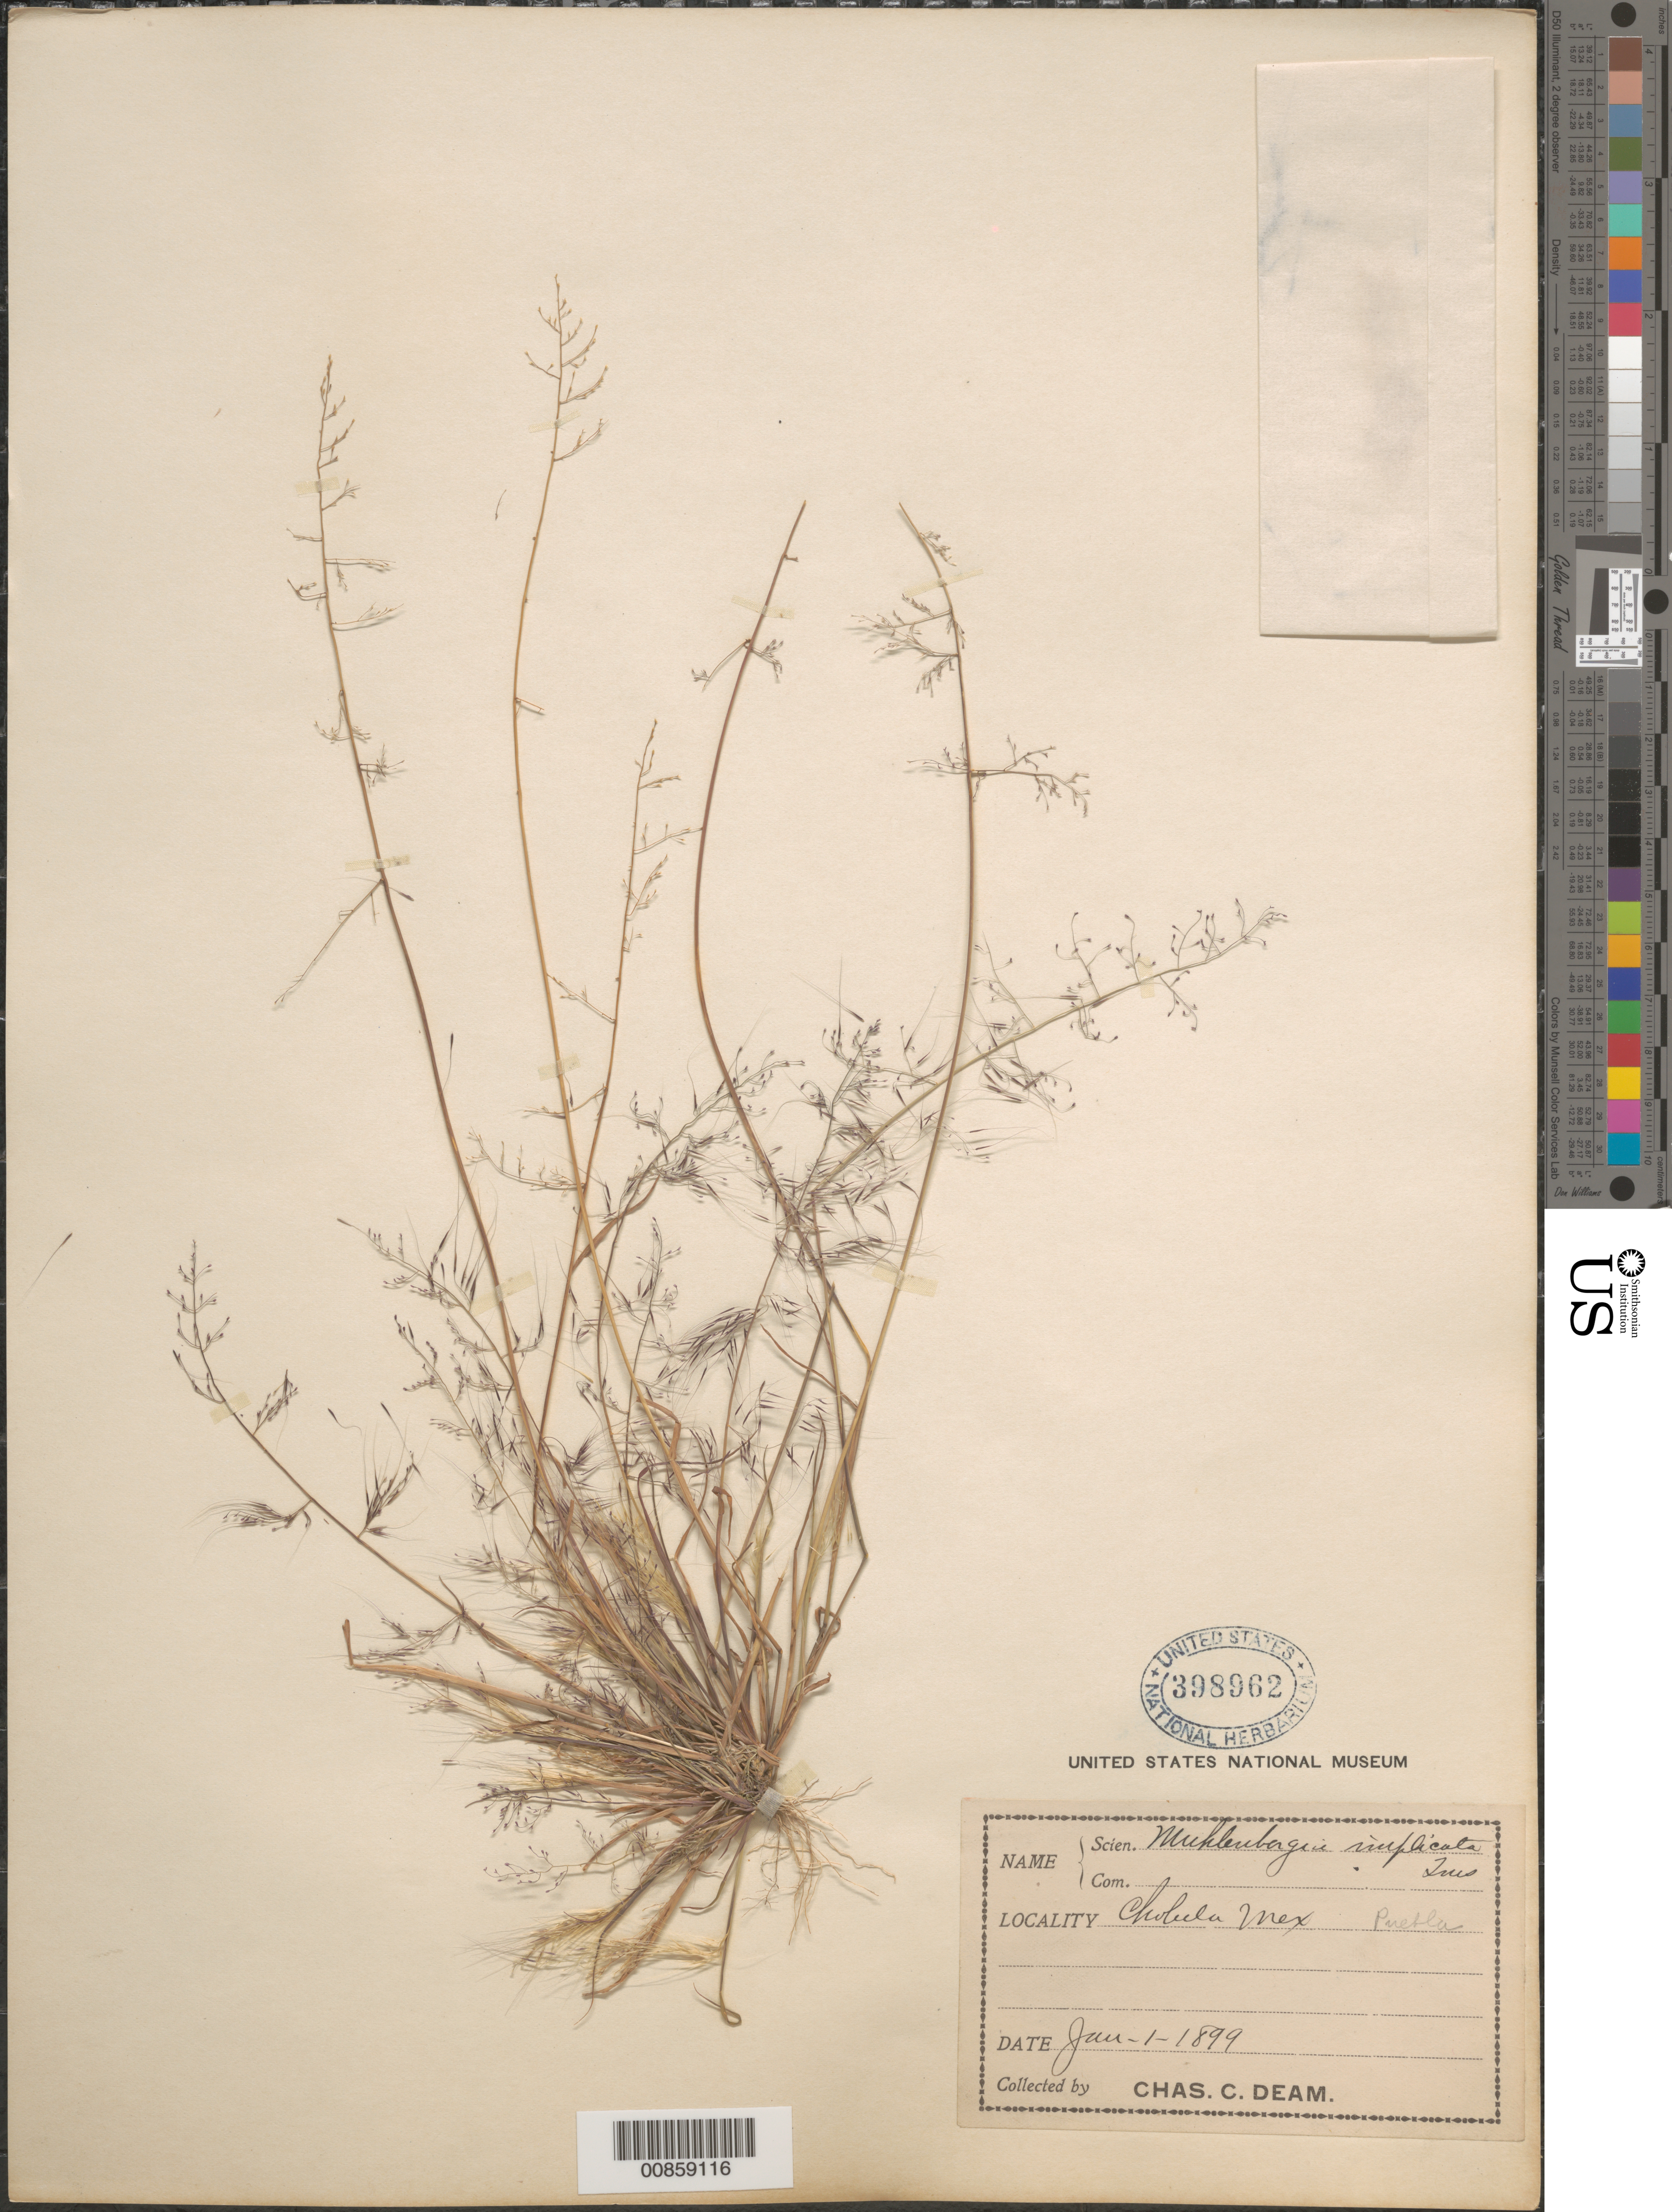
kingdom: Plantae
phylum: Tracheophyta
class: Liliopsida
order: Poales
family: Poaceae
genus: Muhlenbergia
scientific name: Muhlenbergia implicata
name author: (Kunth) Trin.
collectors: C. C. Deam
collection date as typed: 01 Jan 1899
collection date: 1899-01-01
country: Mexico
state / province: Puebla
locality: Cholula, Pue.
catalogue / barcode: US 398962